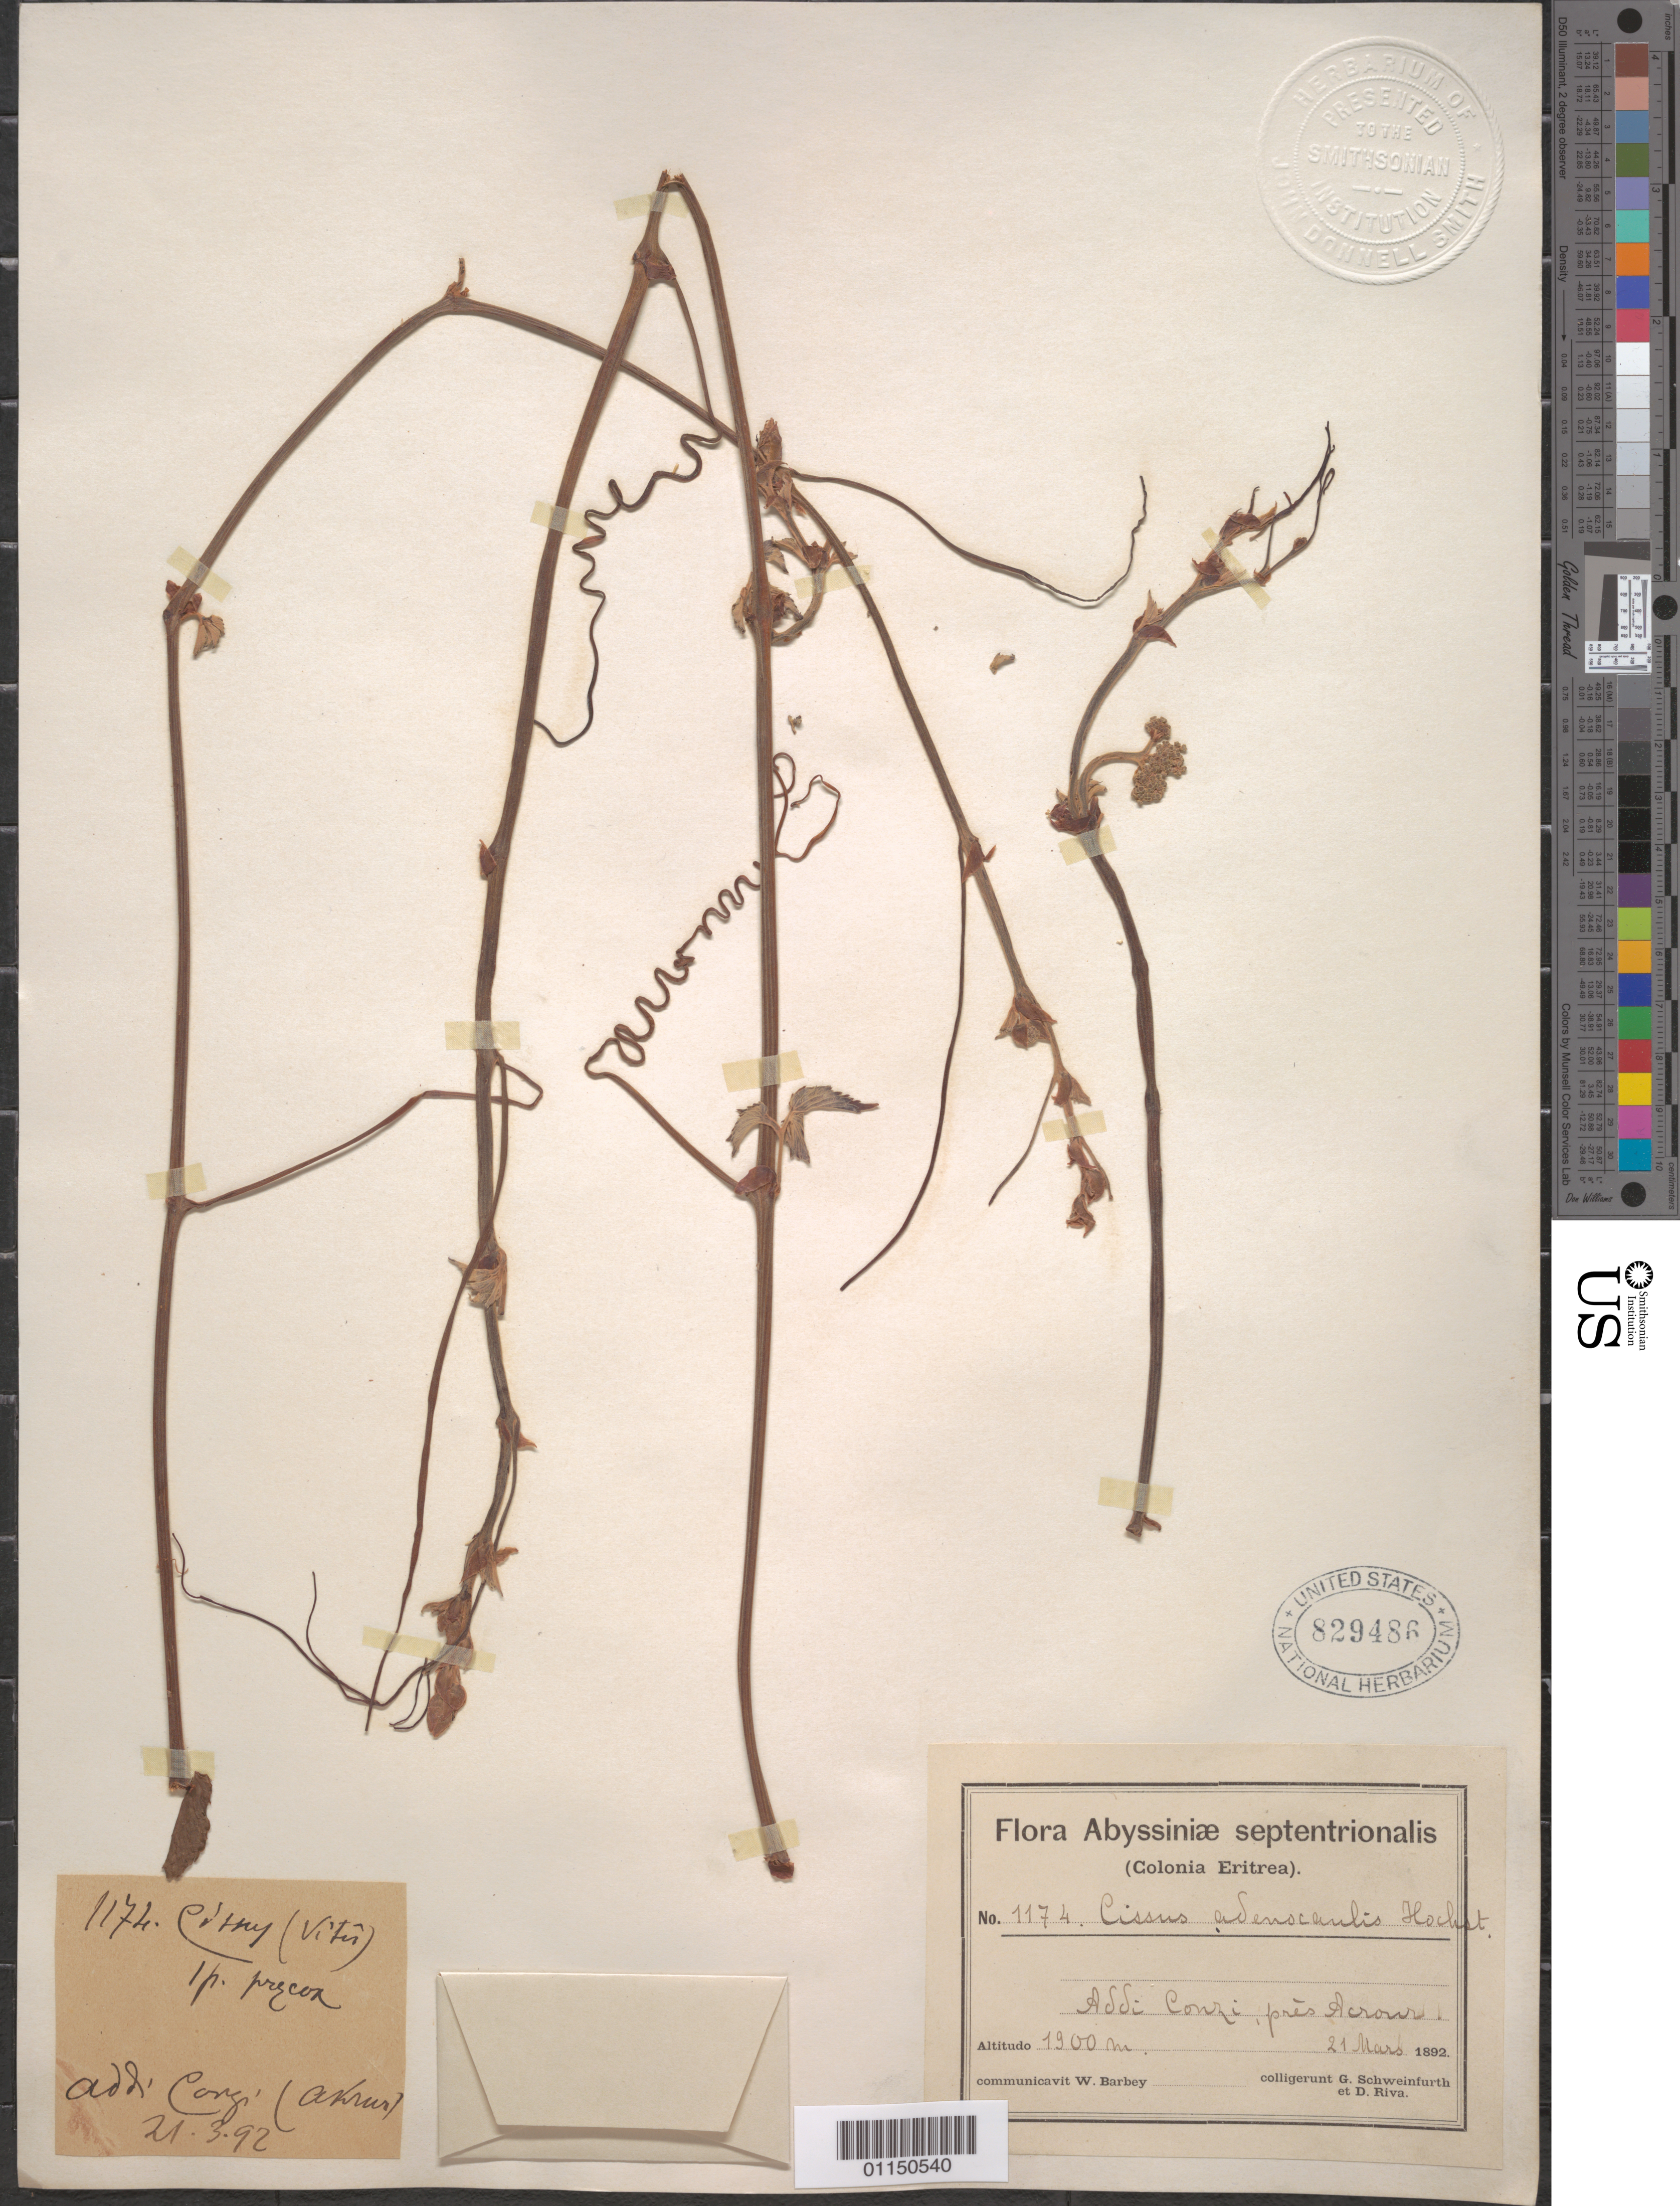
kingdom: Plantae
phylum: Tracheophyta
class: Magnoliopsida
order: Vitales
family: Vitaceae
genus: Cyphostemma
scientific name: Cyphostemma adenocaule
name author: (Steud. ex A. Rich.) Desc. ex Wild & R.B. Drumm.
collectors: G. A. Schweinfurth & D. Riva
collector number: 1174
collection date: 1892-03-21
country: Ethiopia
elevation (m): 1900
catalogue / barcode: US 829486